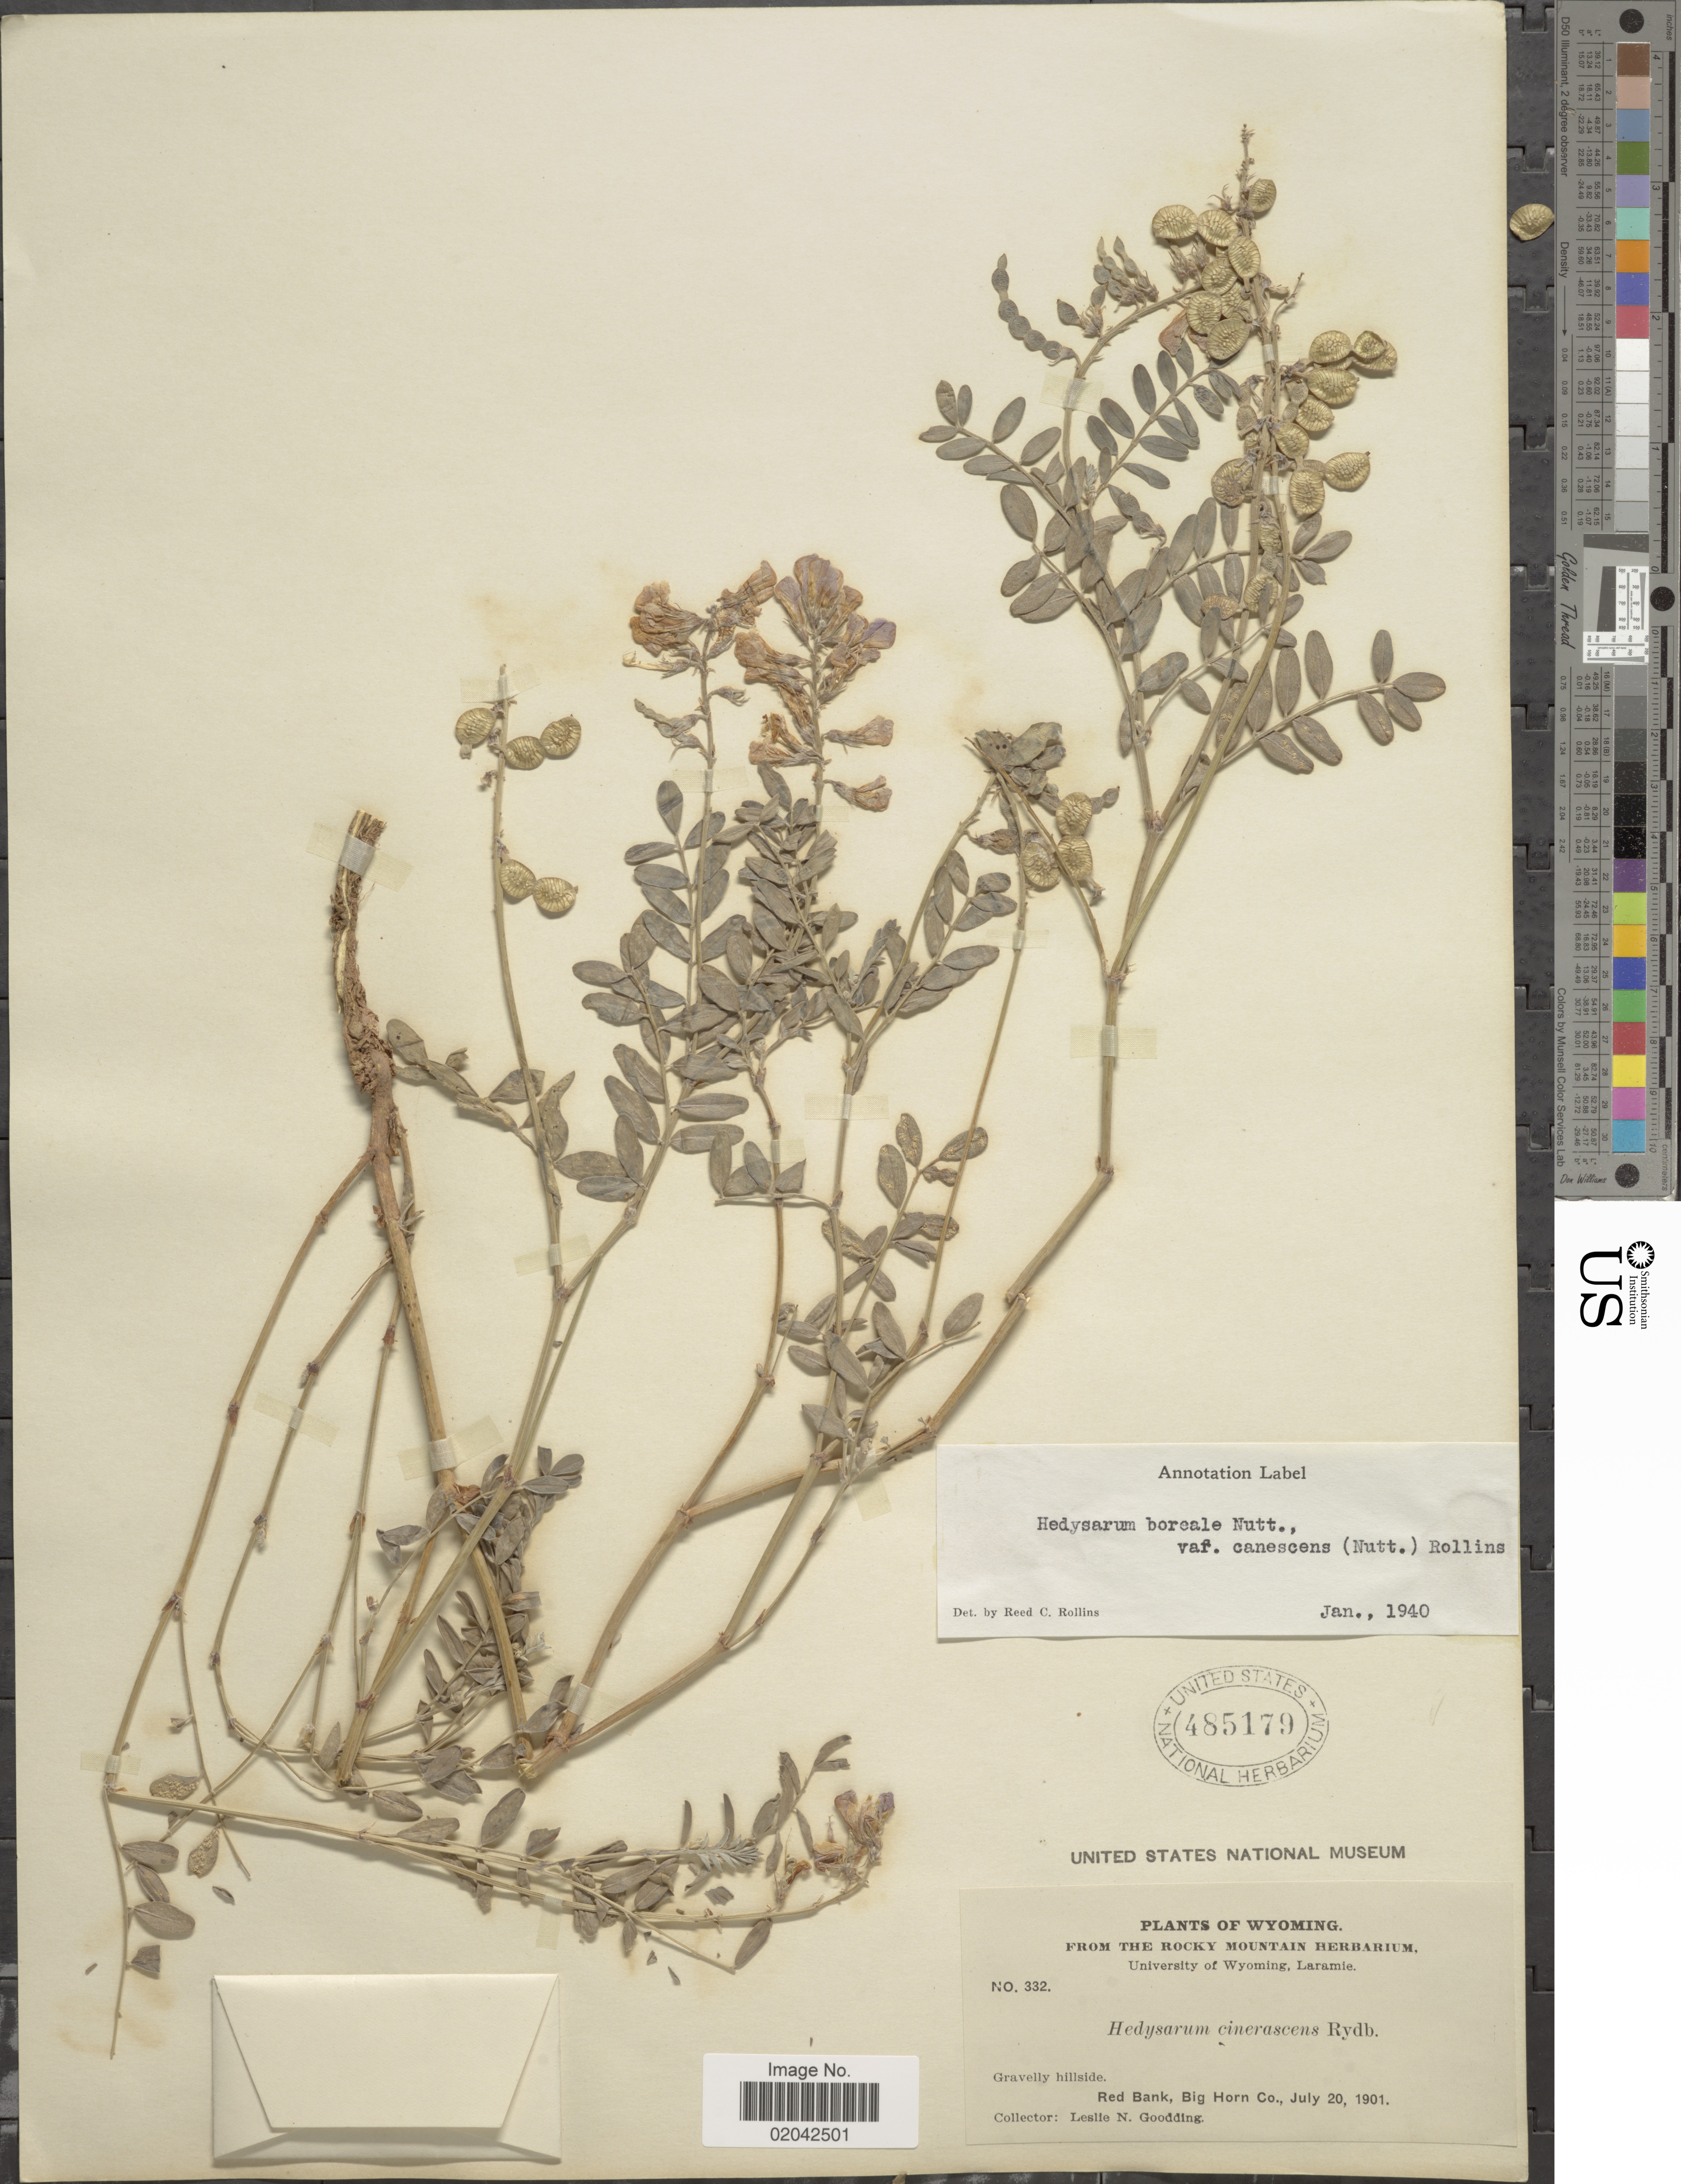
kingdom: Plantae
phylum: Tracheophyta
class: Magnoliopsida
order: Fabales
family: Fabaceae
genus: Hedysarum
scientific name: Hedysarum boreale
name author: Nutt.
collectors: L. N. Goodding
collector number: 332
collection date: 1901-07-20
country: United States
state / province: Wyoming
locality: Red Bank, Big Horn Co.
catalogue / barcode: US 485179